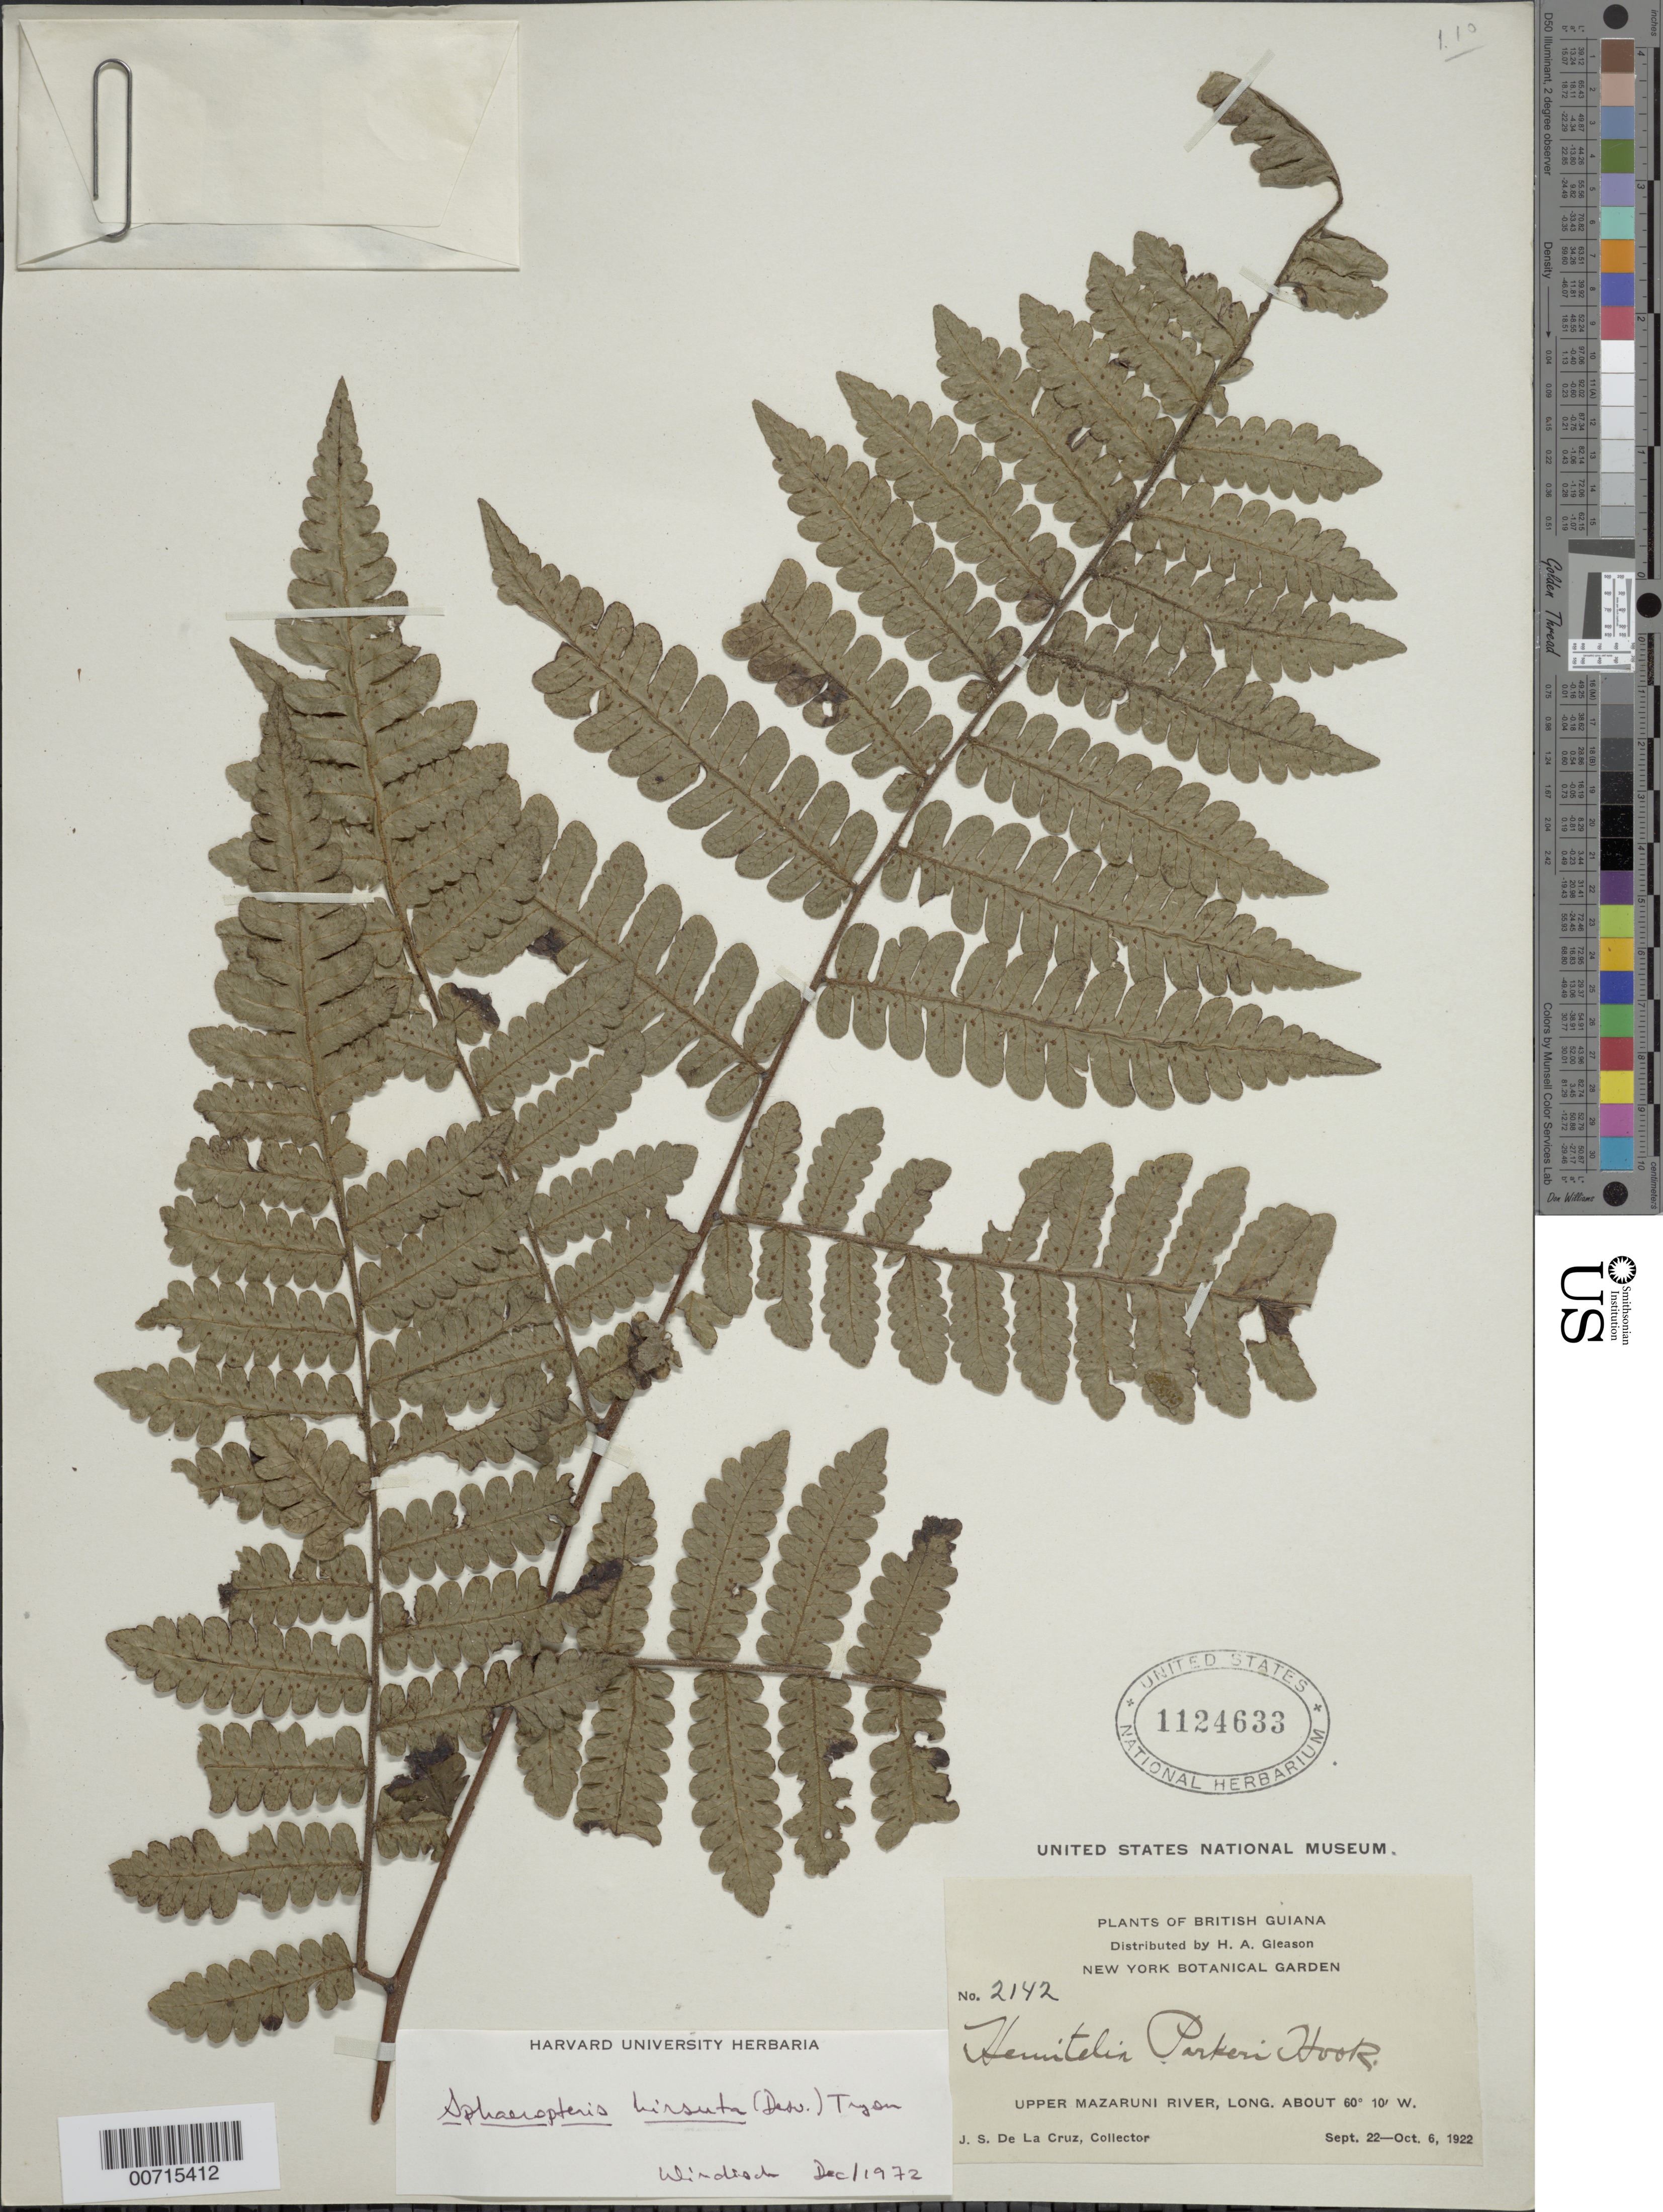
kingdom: Plantae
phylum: Tracheophyta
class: Polypodiopsida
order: Cyatheales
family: Cyatheaceae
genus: Cyathea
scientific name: Cyathea surinamensis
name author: (Miq.) Domin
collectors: J. S. de la Cruz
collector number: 2142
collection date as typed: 22-Sep-22 to 6-Oct-22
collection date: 1922-09-22/1922-10-06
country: Guyana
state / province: Cuyuni-Mazaruni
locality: Upper Mazaruni R.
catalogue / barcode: US 1124633